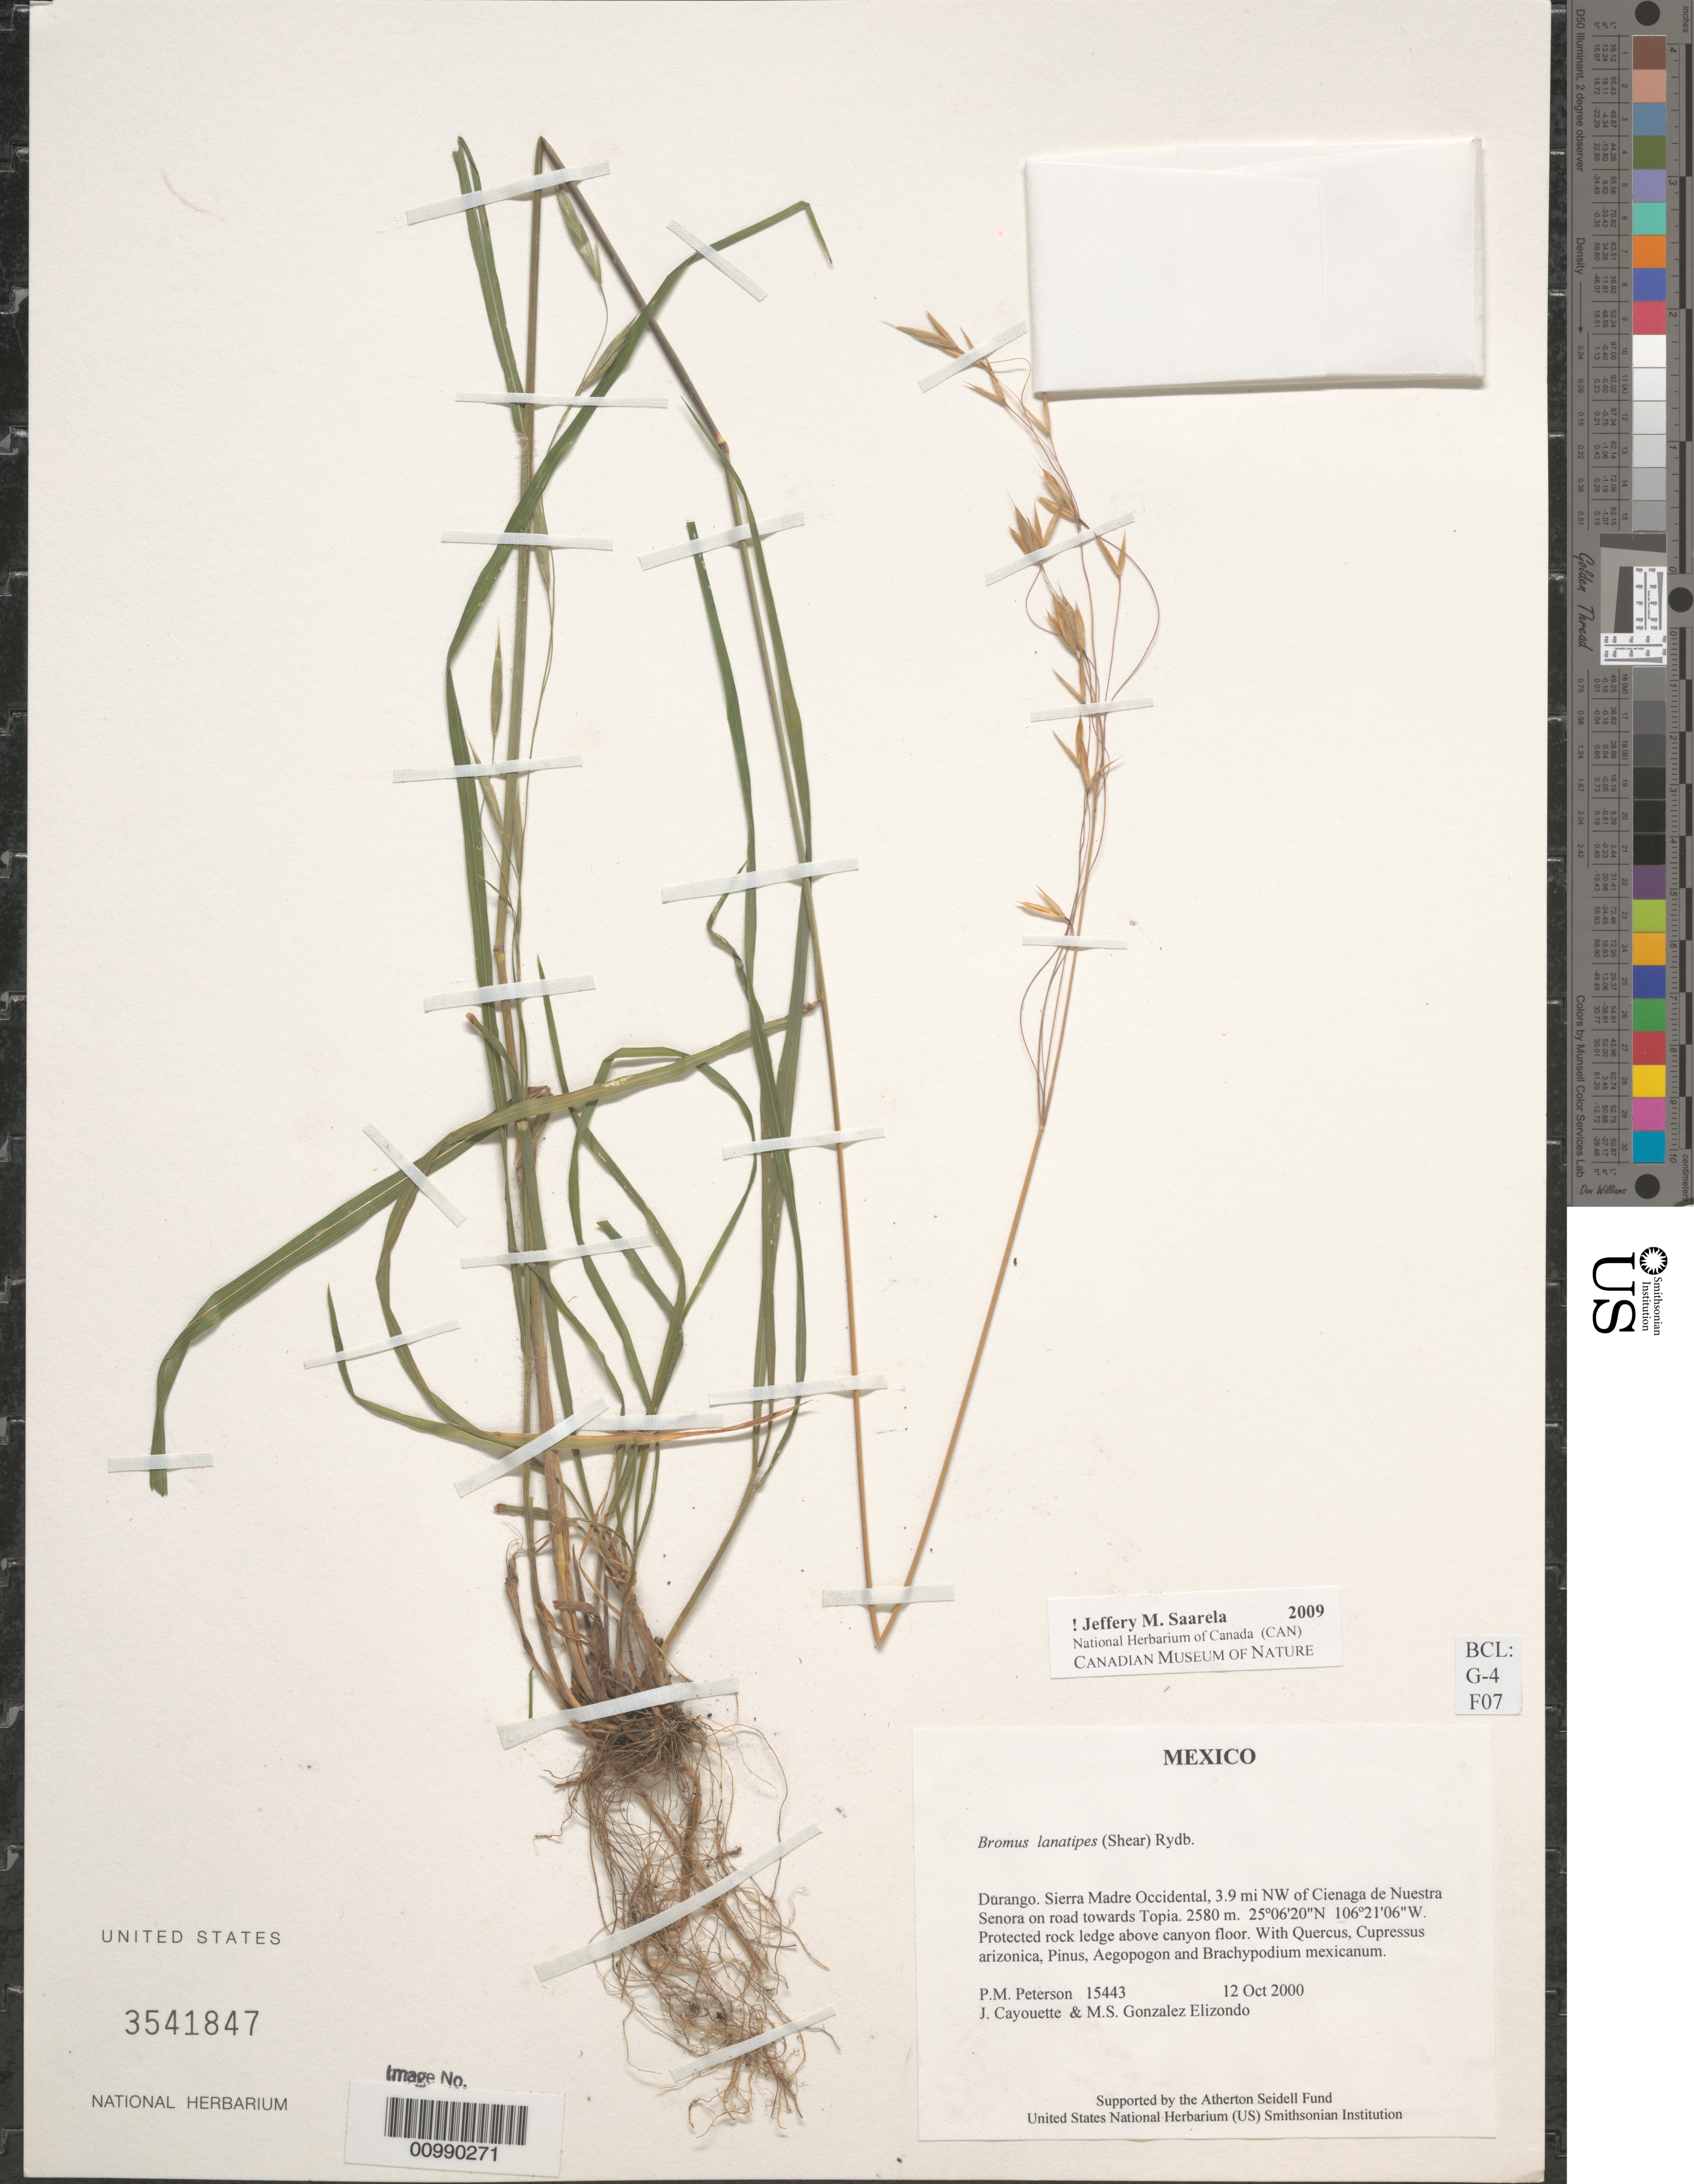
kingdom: Plantae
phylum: Tracheophyta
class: Liliopsida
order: Poales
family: Poaceae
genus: Bromus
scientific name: Bromus lanatipes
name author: (Shear) Rydb.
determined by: Saarela, J. M., (CAN), Canadian Museum of Nature (CANADA)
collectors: P. M. Peterson, J. Cayouette & M. S. González-Elizondo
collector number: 15443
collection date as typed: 12 Oct 2000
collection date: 2000-10-12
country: Mexico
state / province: Durango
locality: Sierra Madre Occidental, 3.9 mi NW of Cienaga de Nuestra Senora on road towards Topia.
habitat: Protected rock ledge above canyon floor.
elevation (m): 2580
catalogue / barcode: US 3541847